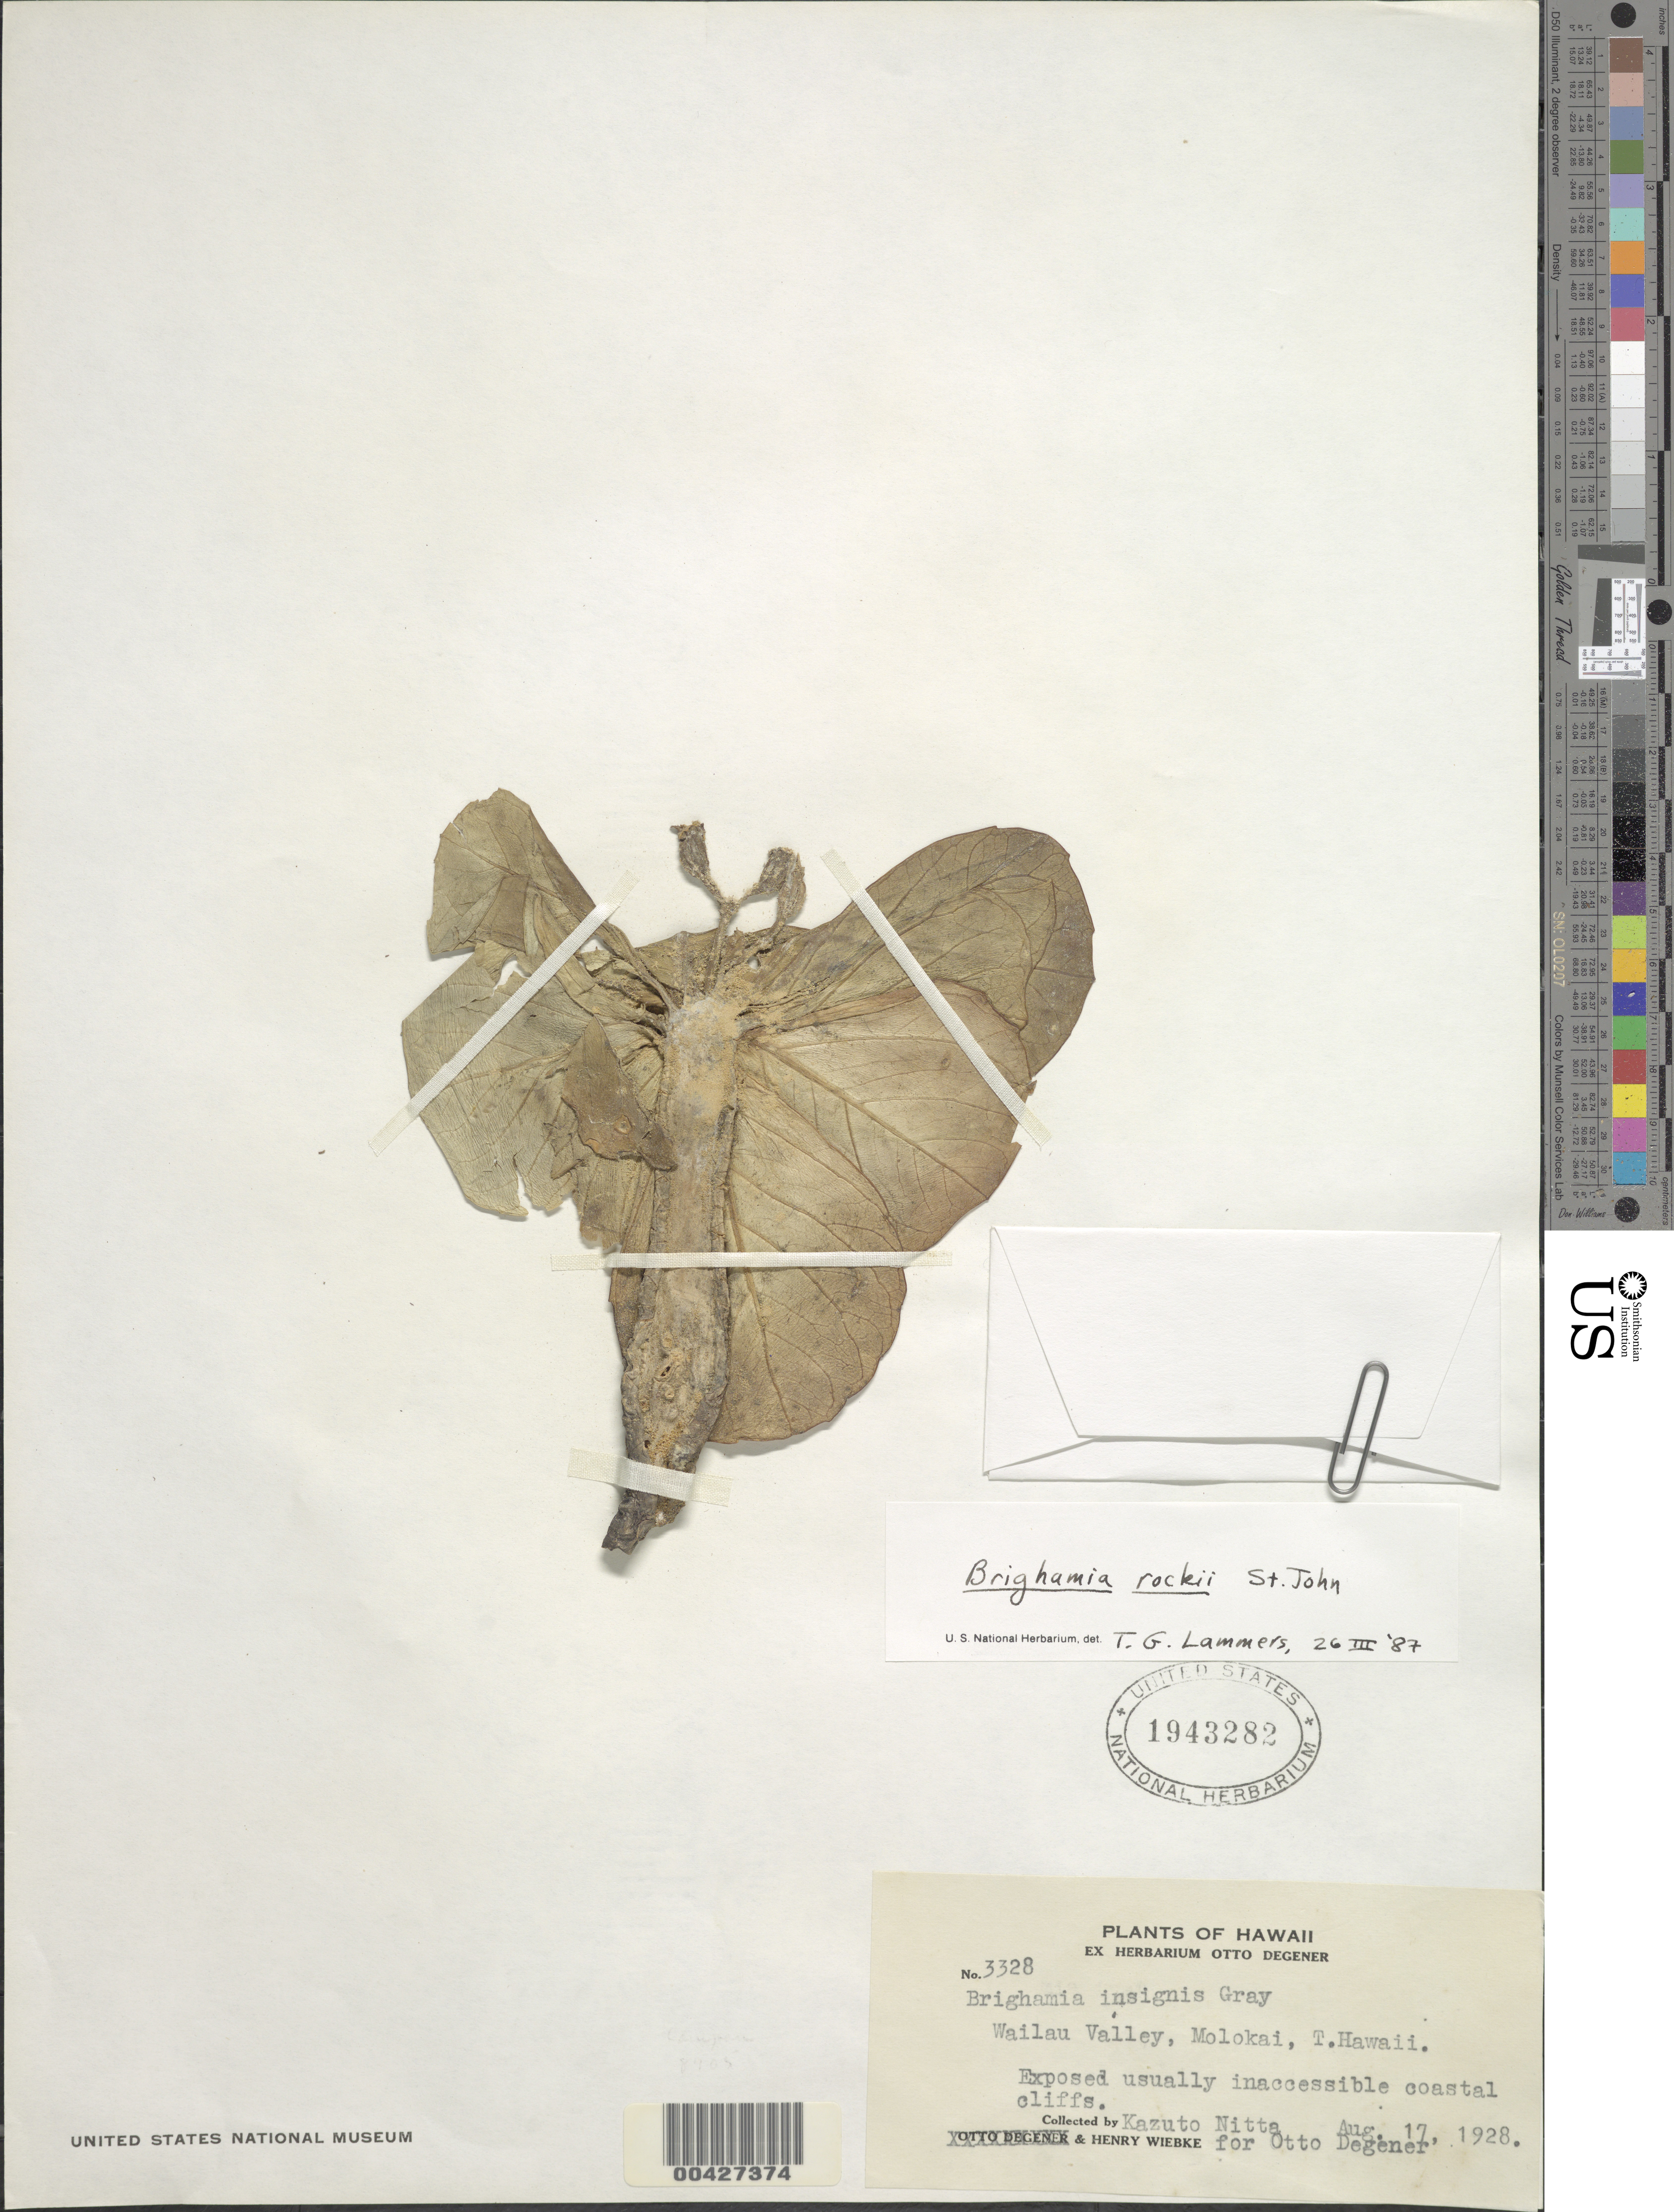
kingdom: Plantae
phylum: Tracheophyta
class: Magnoliopsida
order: Asterales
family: Campanulaceae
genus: Brighamia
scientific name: Brighamia rockii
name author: H. St. John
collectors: K. Nitta, H. Wiebke & O. Degener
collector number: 3328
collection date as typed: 17 Aug 1928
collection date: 1928-08-17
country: United States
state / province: Hawaii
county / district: Maui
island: Moloka'i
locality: Wailau Valle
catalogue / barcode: US 1943282